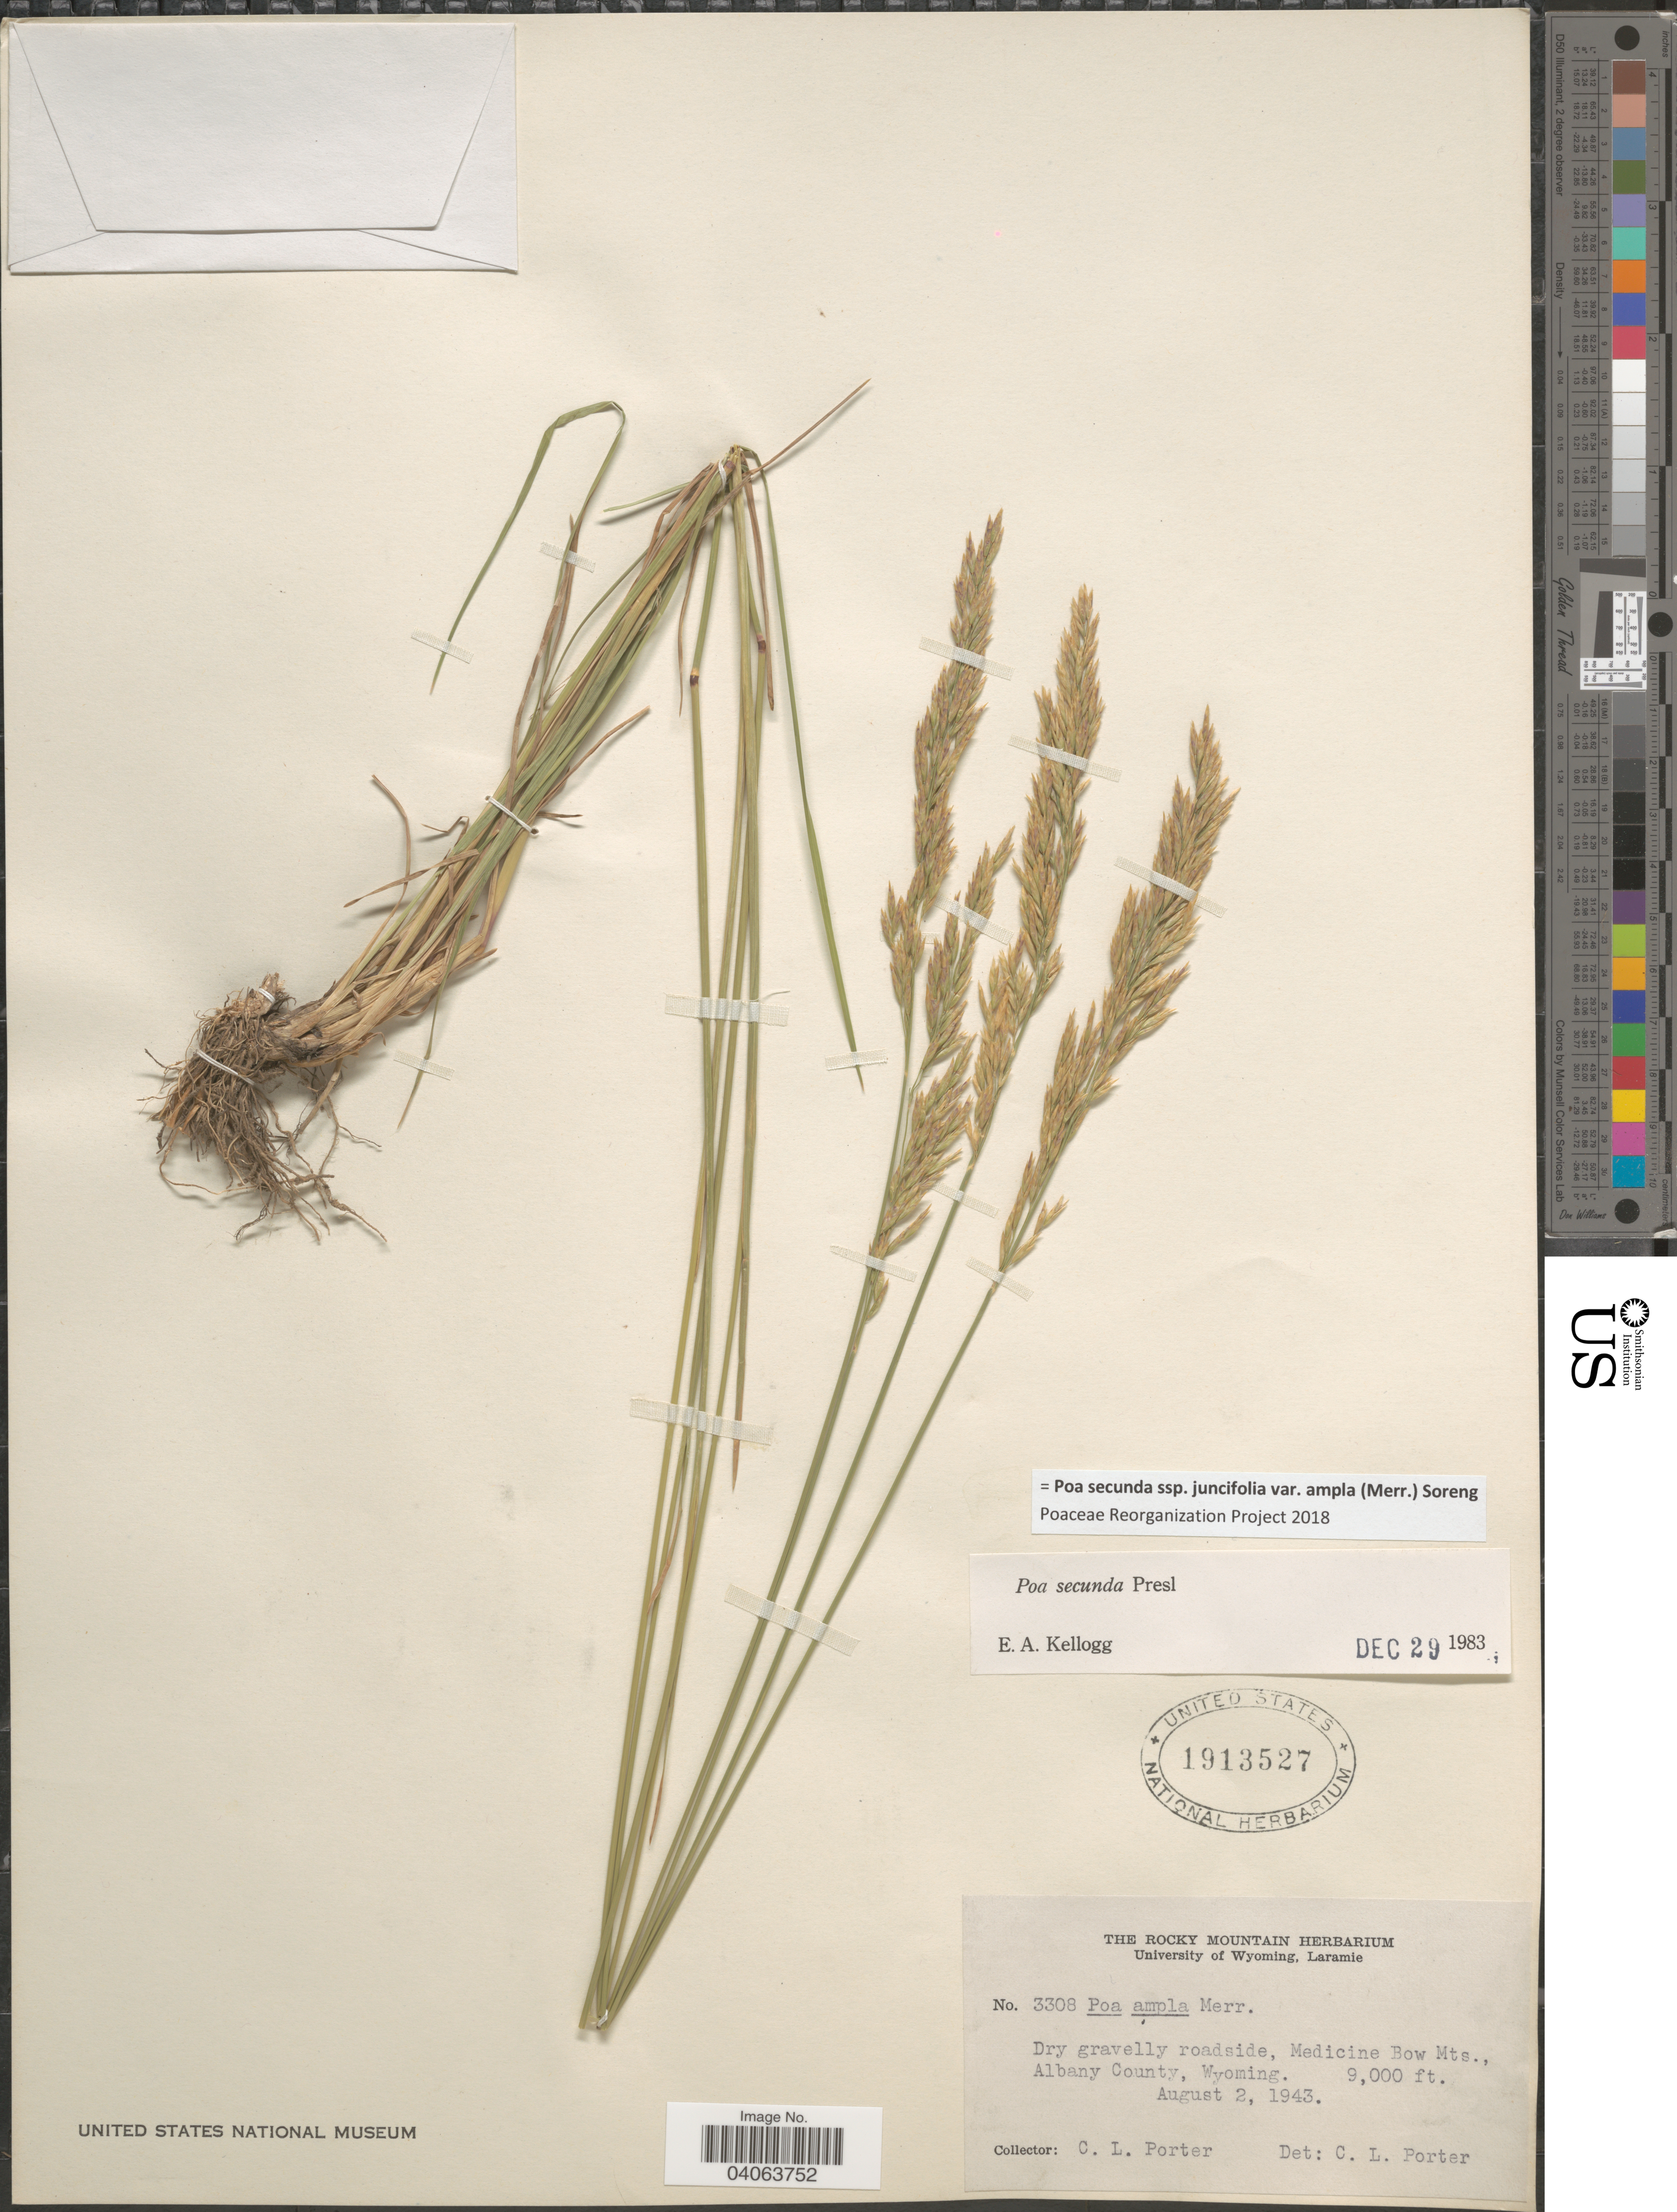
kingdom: Plantae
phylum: Tracheophyta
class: Liliopsida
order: Poales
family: Poaceae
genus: Poa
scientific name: Poa secunda subsp. juncifolia var. ampla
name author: (Merr.) Soreng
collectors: C. L. Porter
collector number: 3308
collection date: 1943-08-02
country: United States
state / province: Wyoming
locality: Dry gravelly roadside, Medicine Bow Mts., Albany County.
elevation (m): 2743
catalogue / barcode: US 1913527